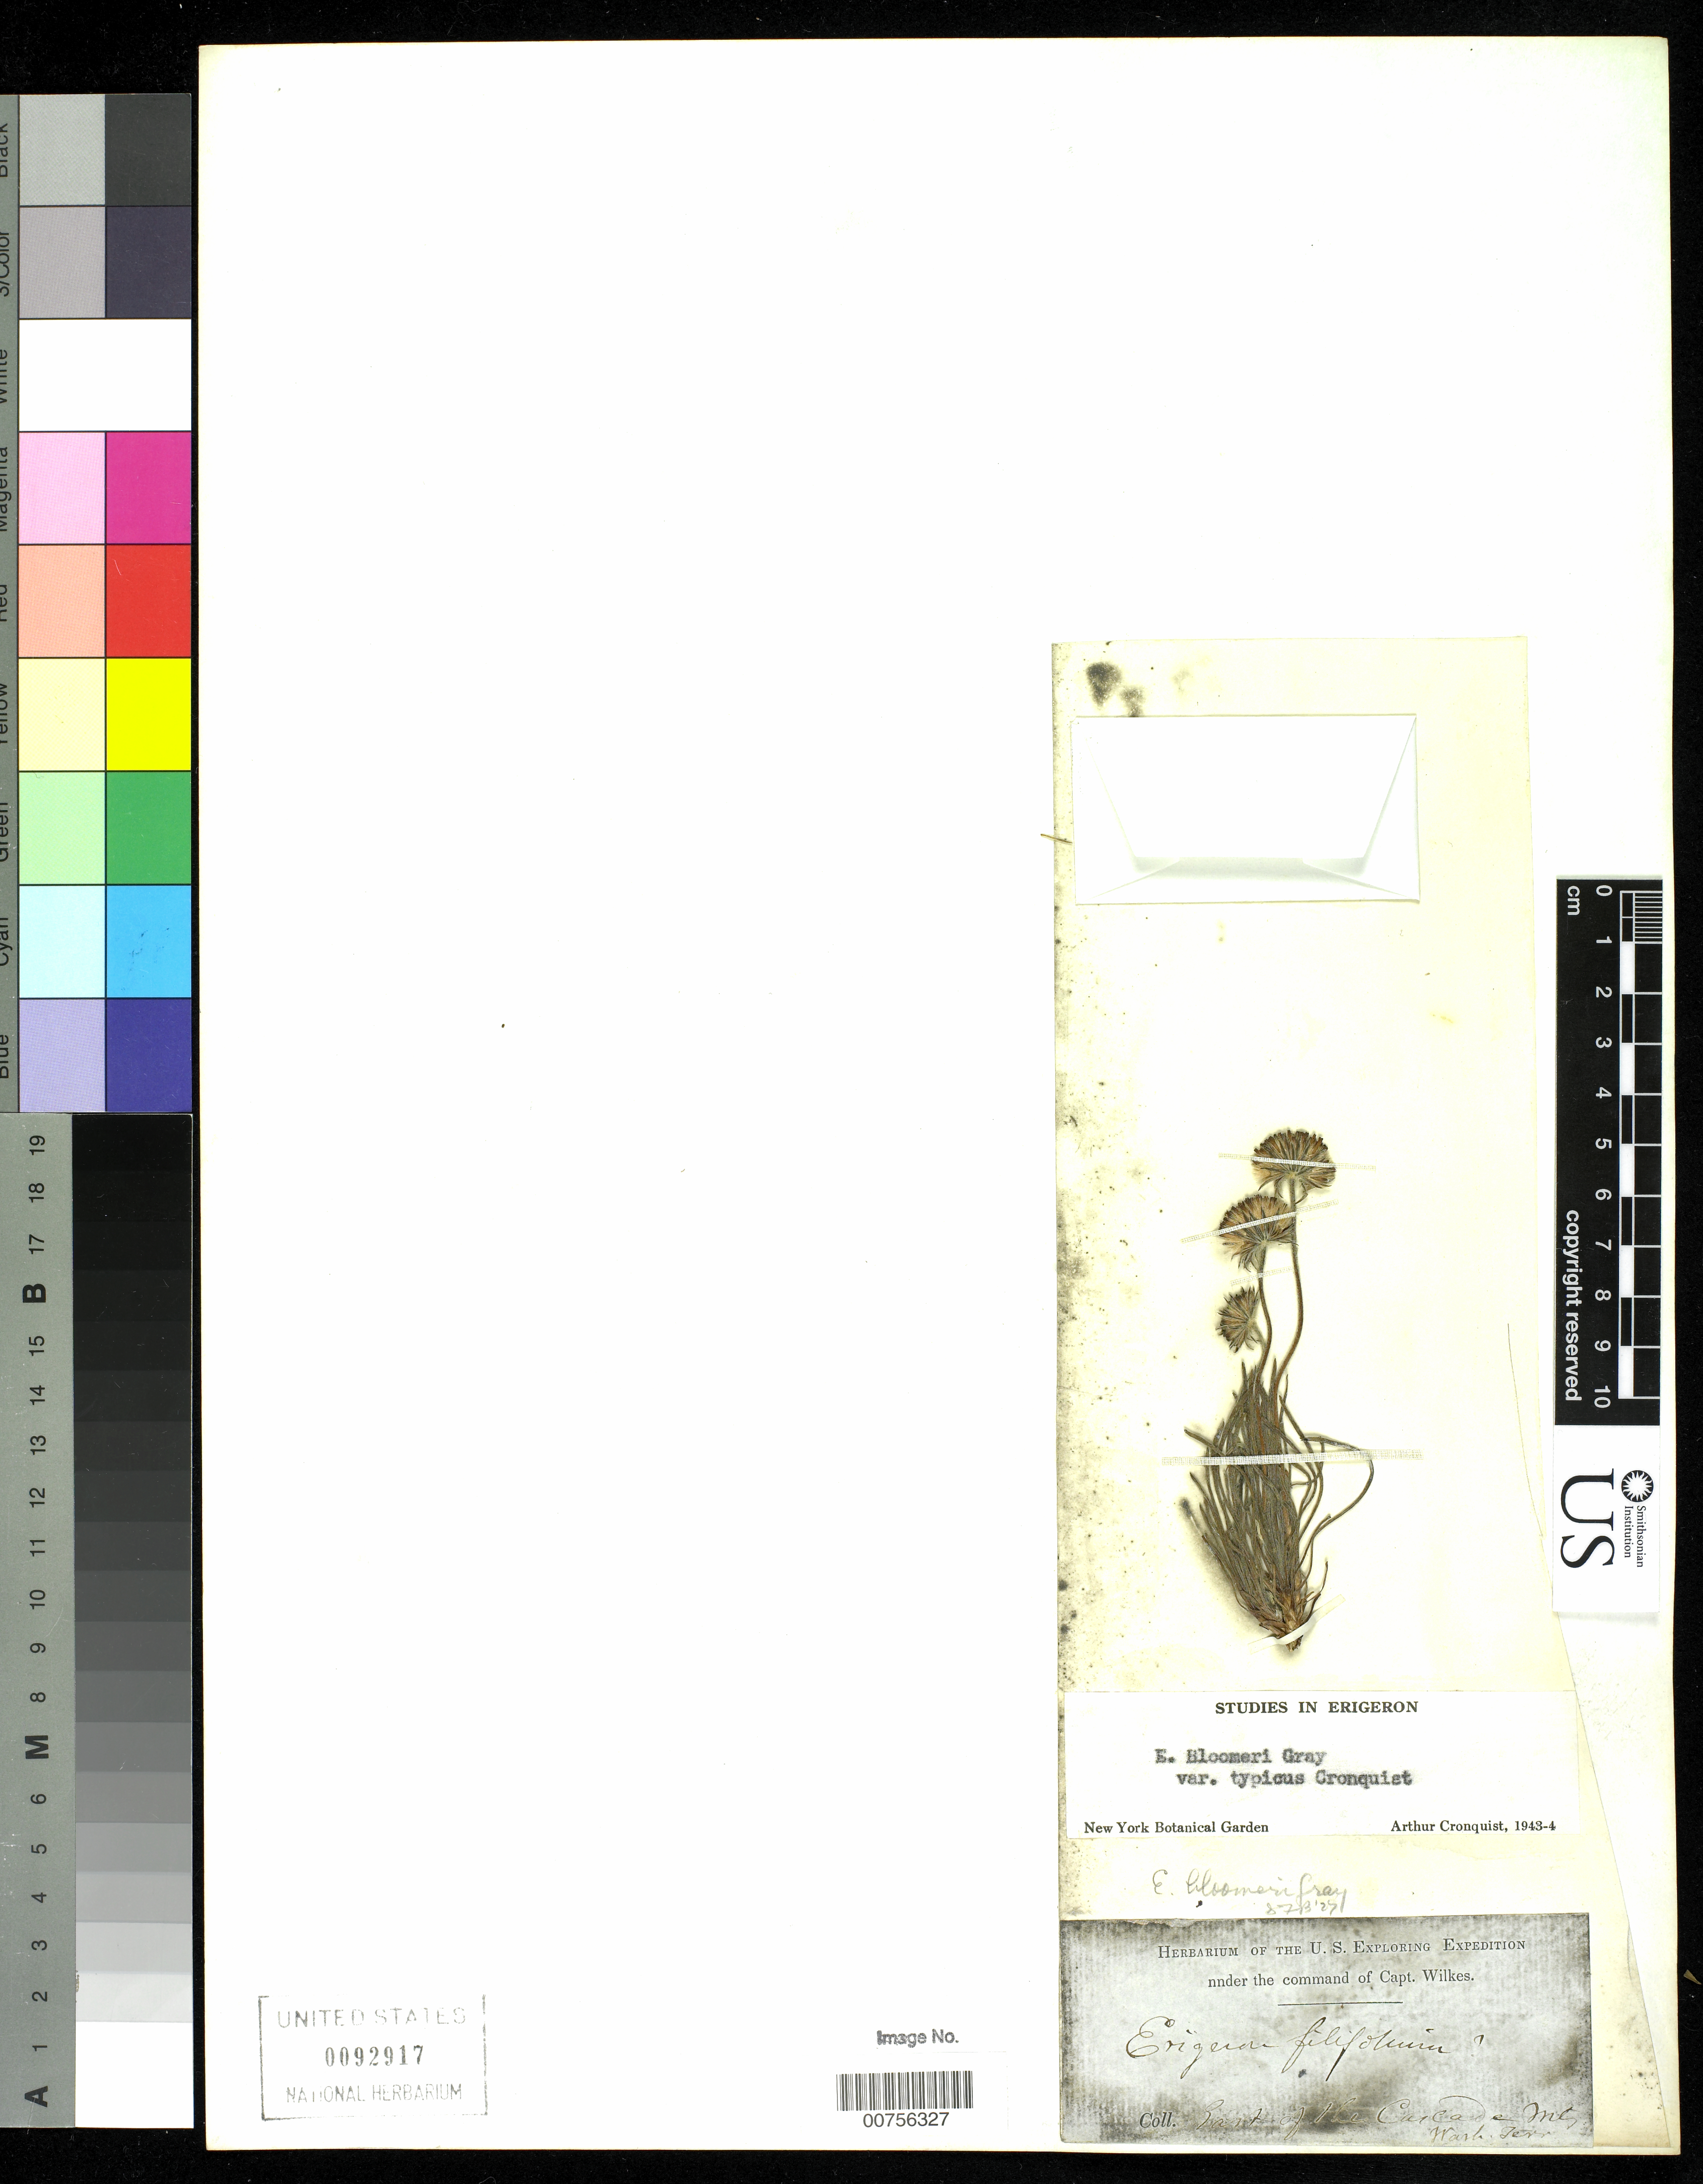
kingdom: Plantae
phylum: Tracheophyta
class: Magnoliopsida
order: Asterales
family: Asteraceae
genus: Erigeron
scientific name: Erigeron bloomeri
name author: A. Gray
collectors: Wilkes Explor. Exped.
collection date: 1838/1842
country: United States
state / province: Washington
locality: East of the Cascade Mts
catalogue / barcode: US 92917